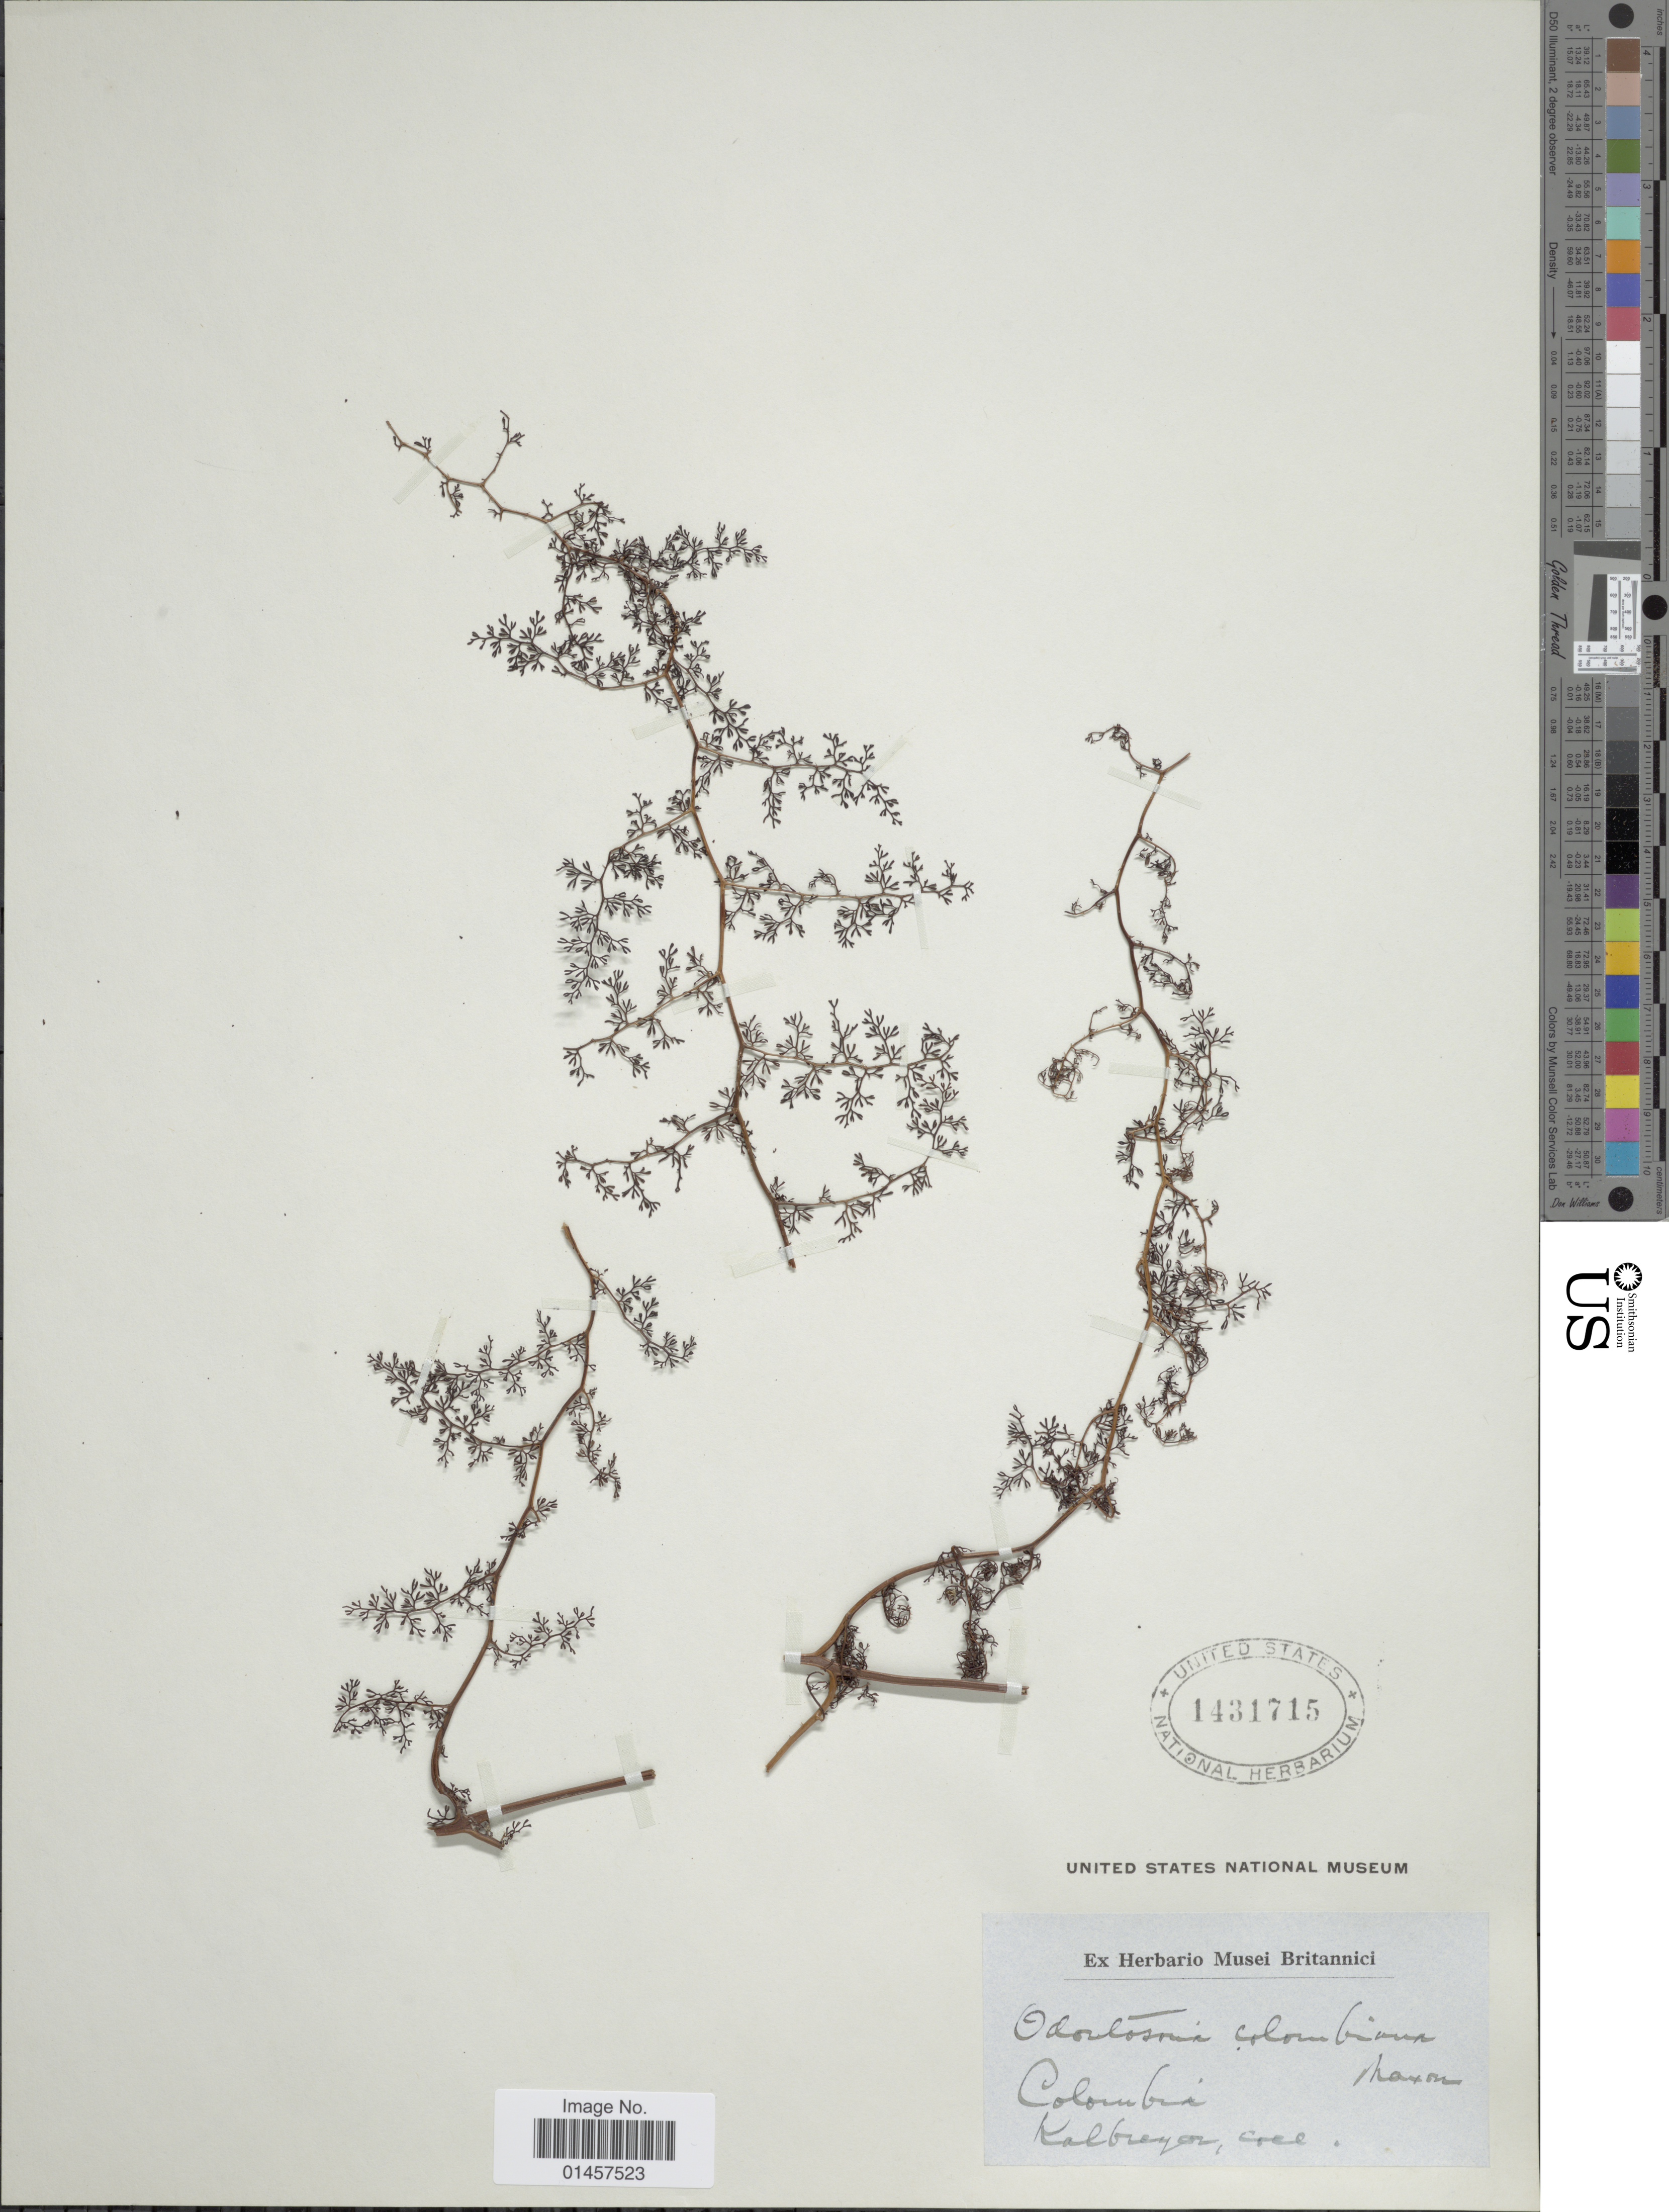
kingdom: Plantae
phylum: Tracheophyta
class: Polypodiopsida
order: Polypodiales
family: Lindsaeaceae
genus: Odontosoria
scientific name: Odontosoria colombiana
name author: Maxon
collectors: -. Kalbreyer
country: Colombia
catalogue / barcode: US 1431715